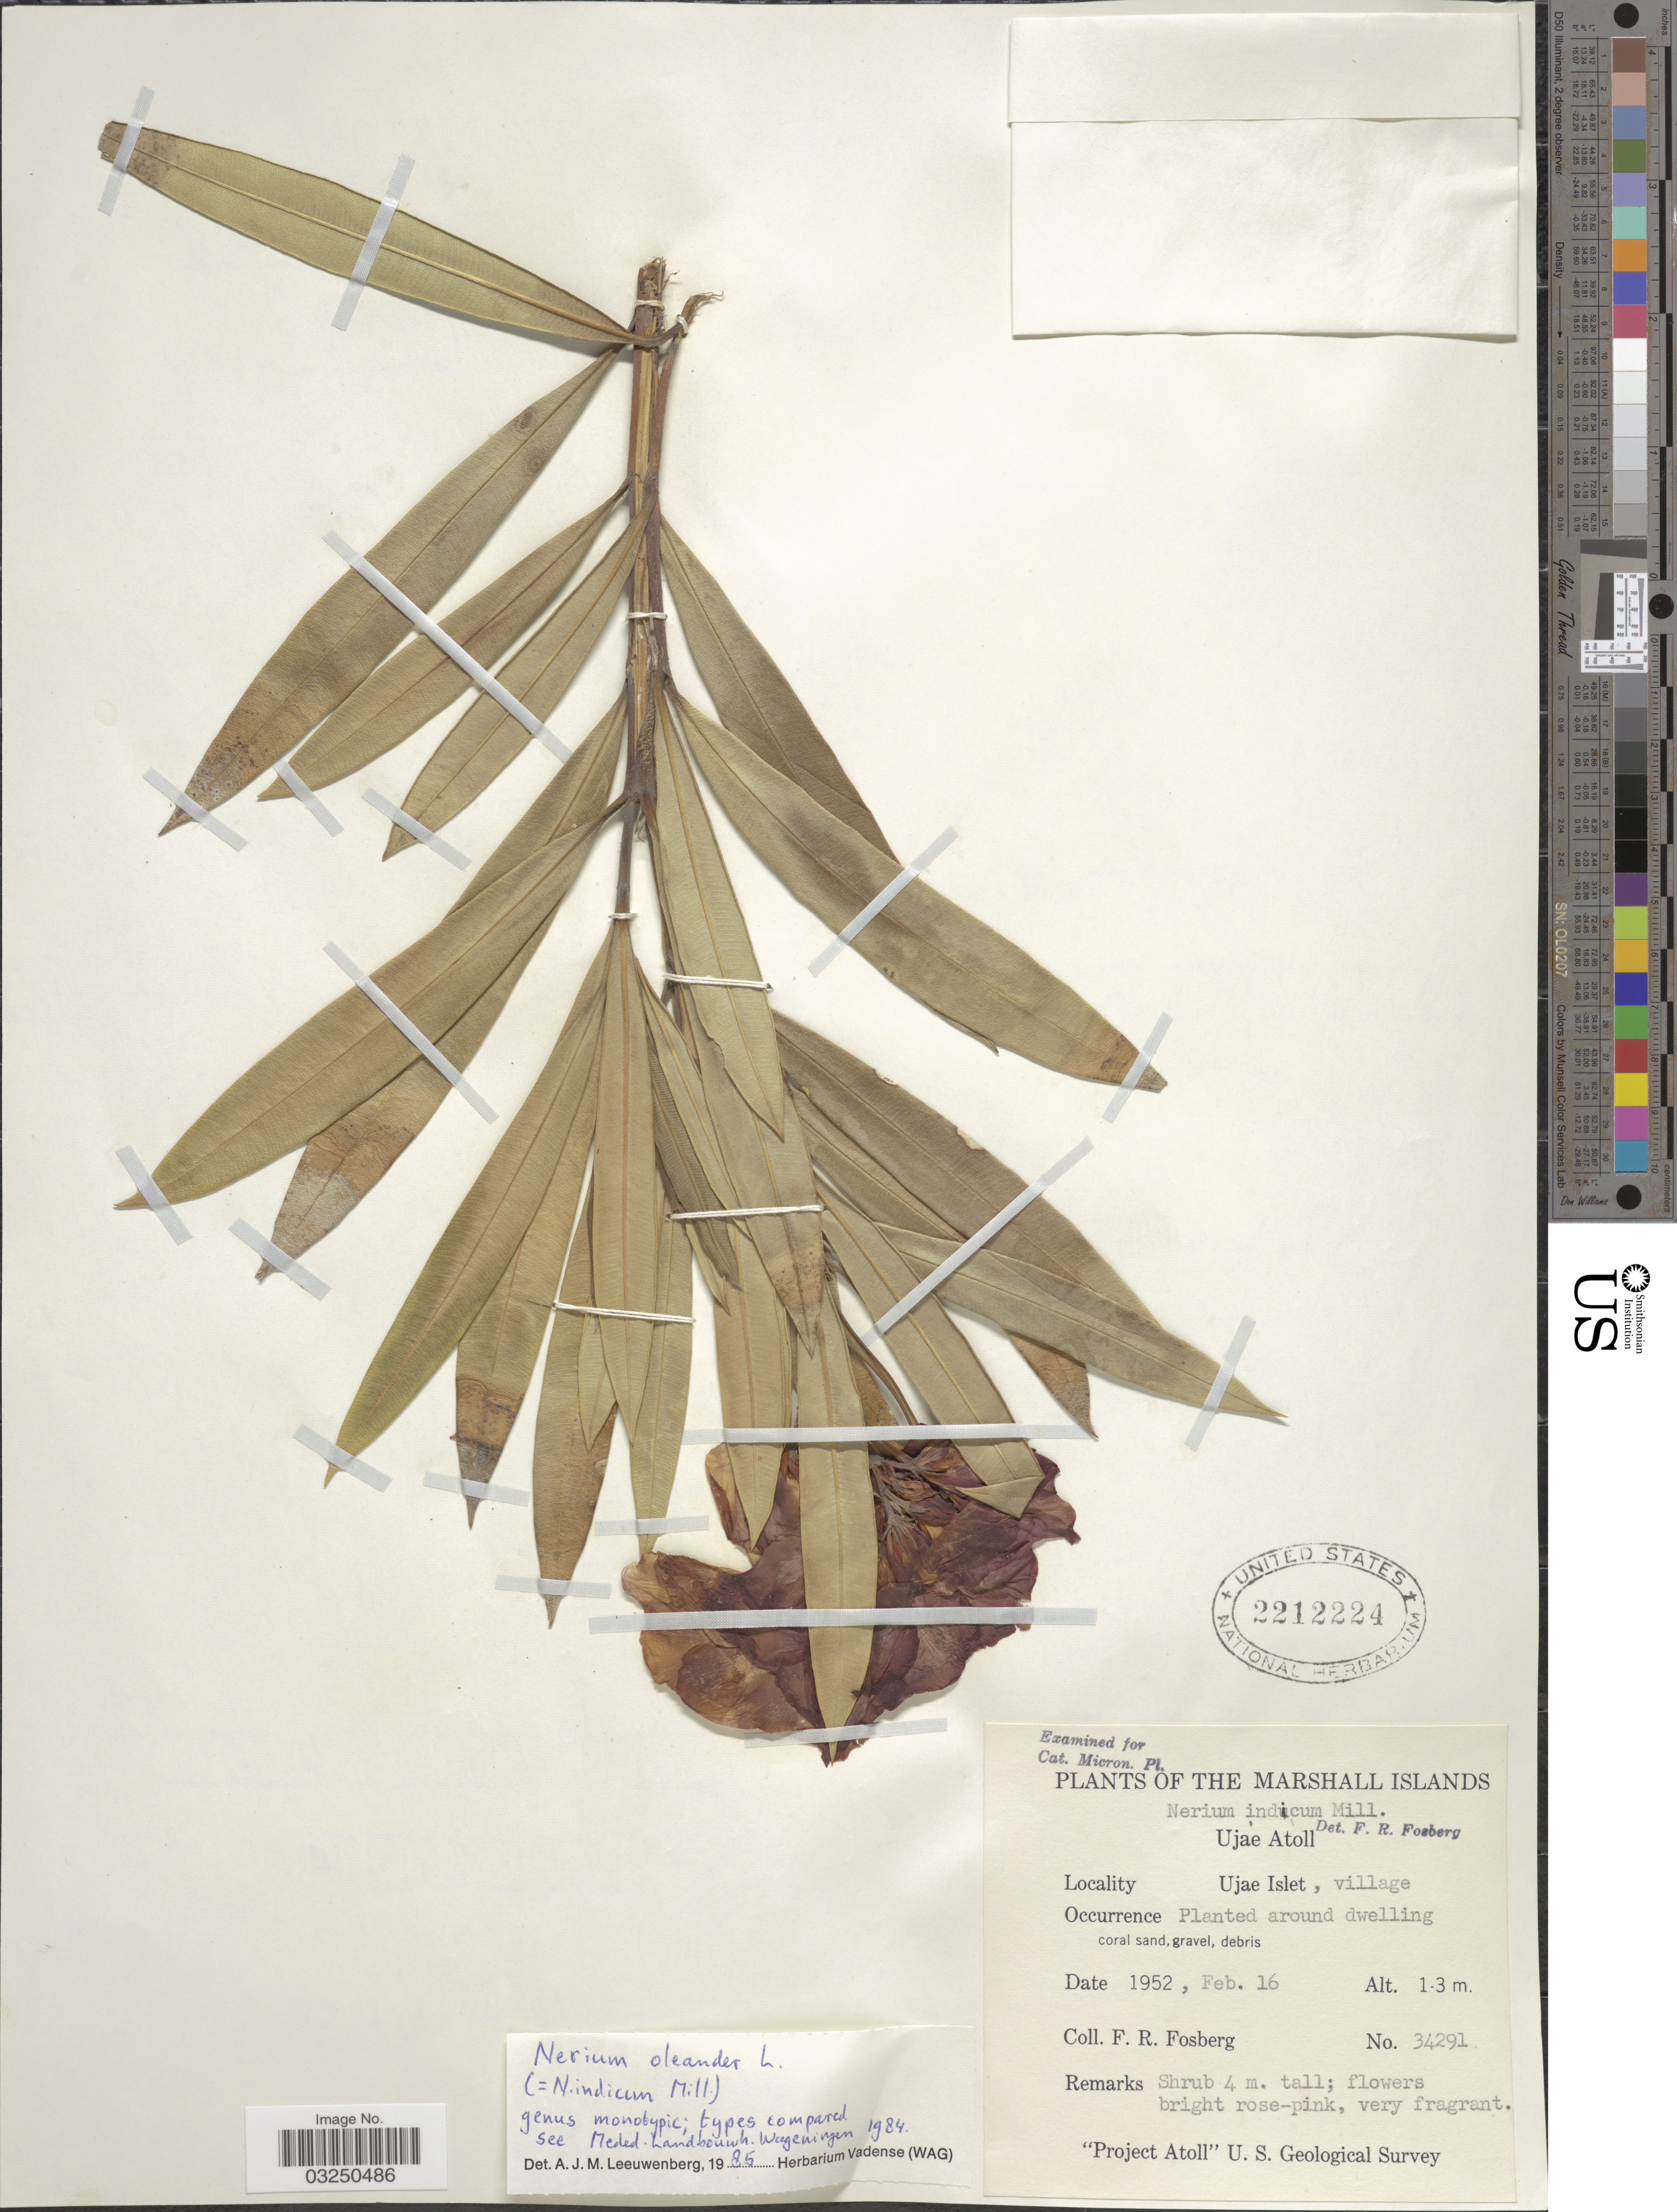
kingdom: Plantae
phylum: Tracheophyta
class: Magnoliopsida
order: Gentianales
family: Apocynaceae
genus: Nerium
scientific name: Nerium oleander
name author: L.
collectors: F. R. Fosberg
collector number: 34291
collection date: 1952-02-16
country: Marshall Islands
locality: Ujae Atoll. Ujae Islet, village.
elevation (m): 1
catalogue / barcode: US 2212224